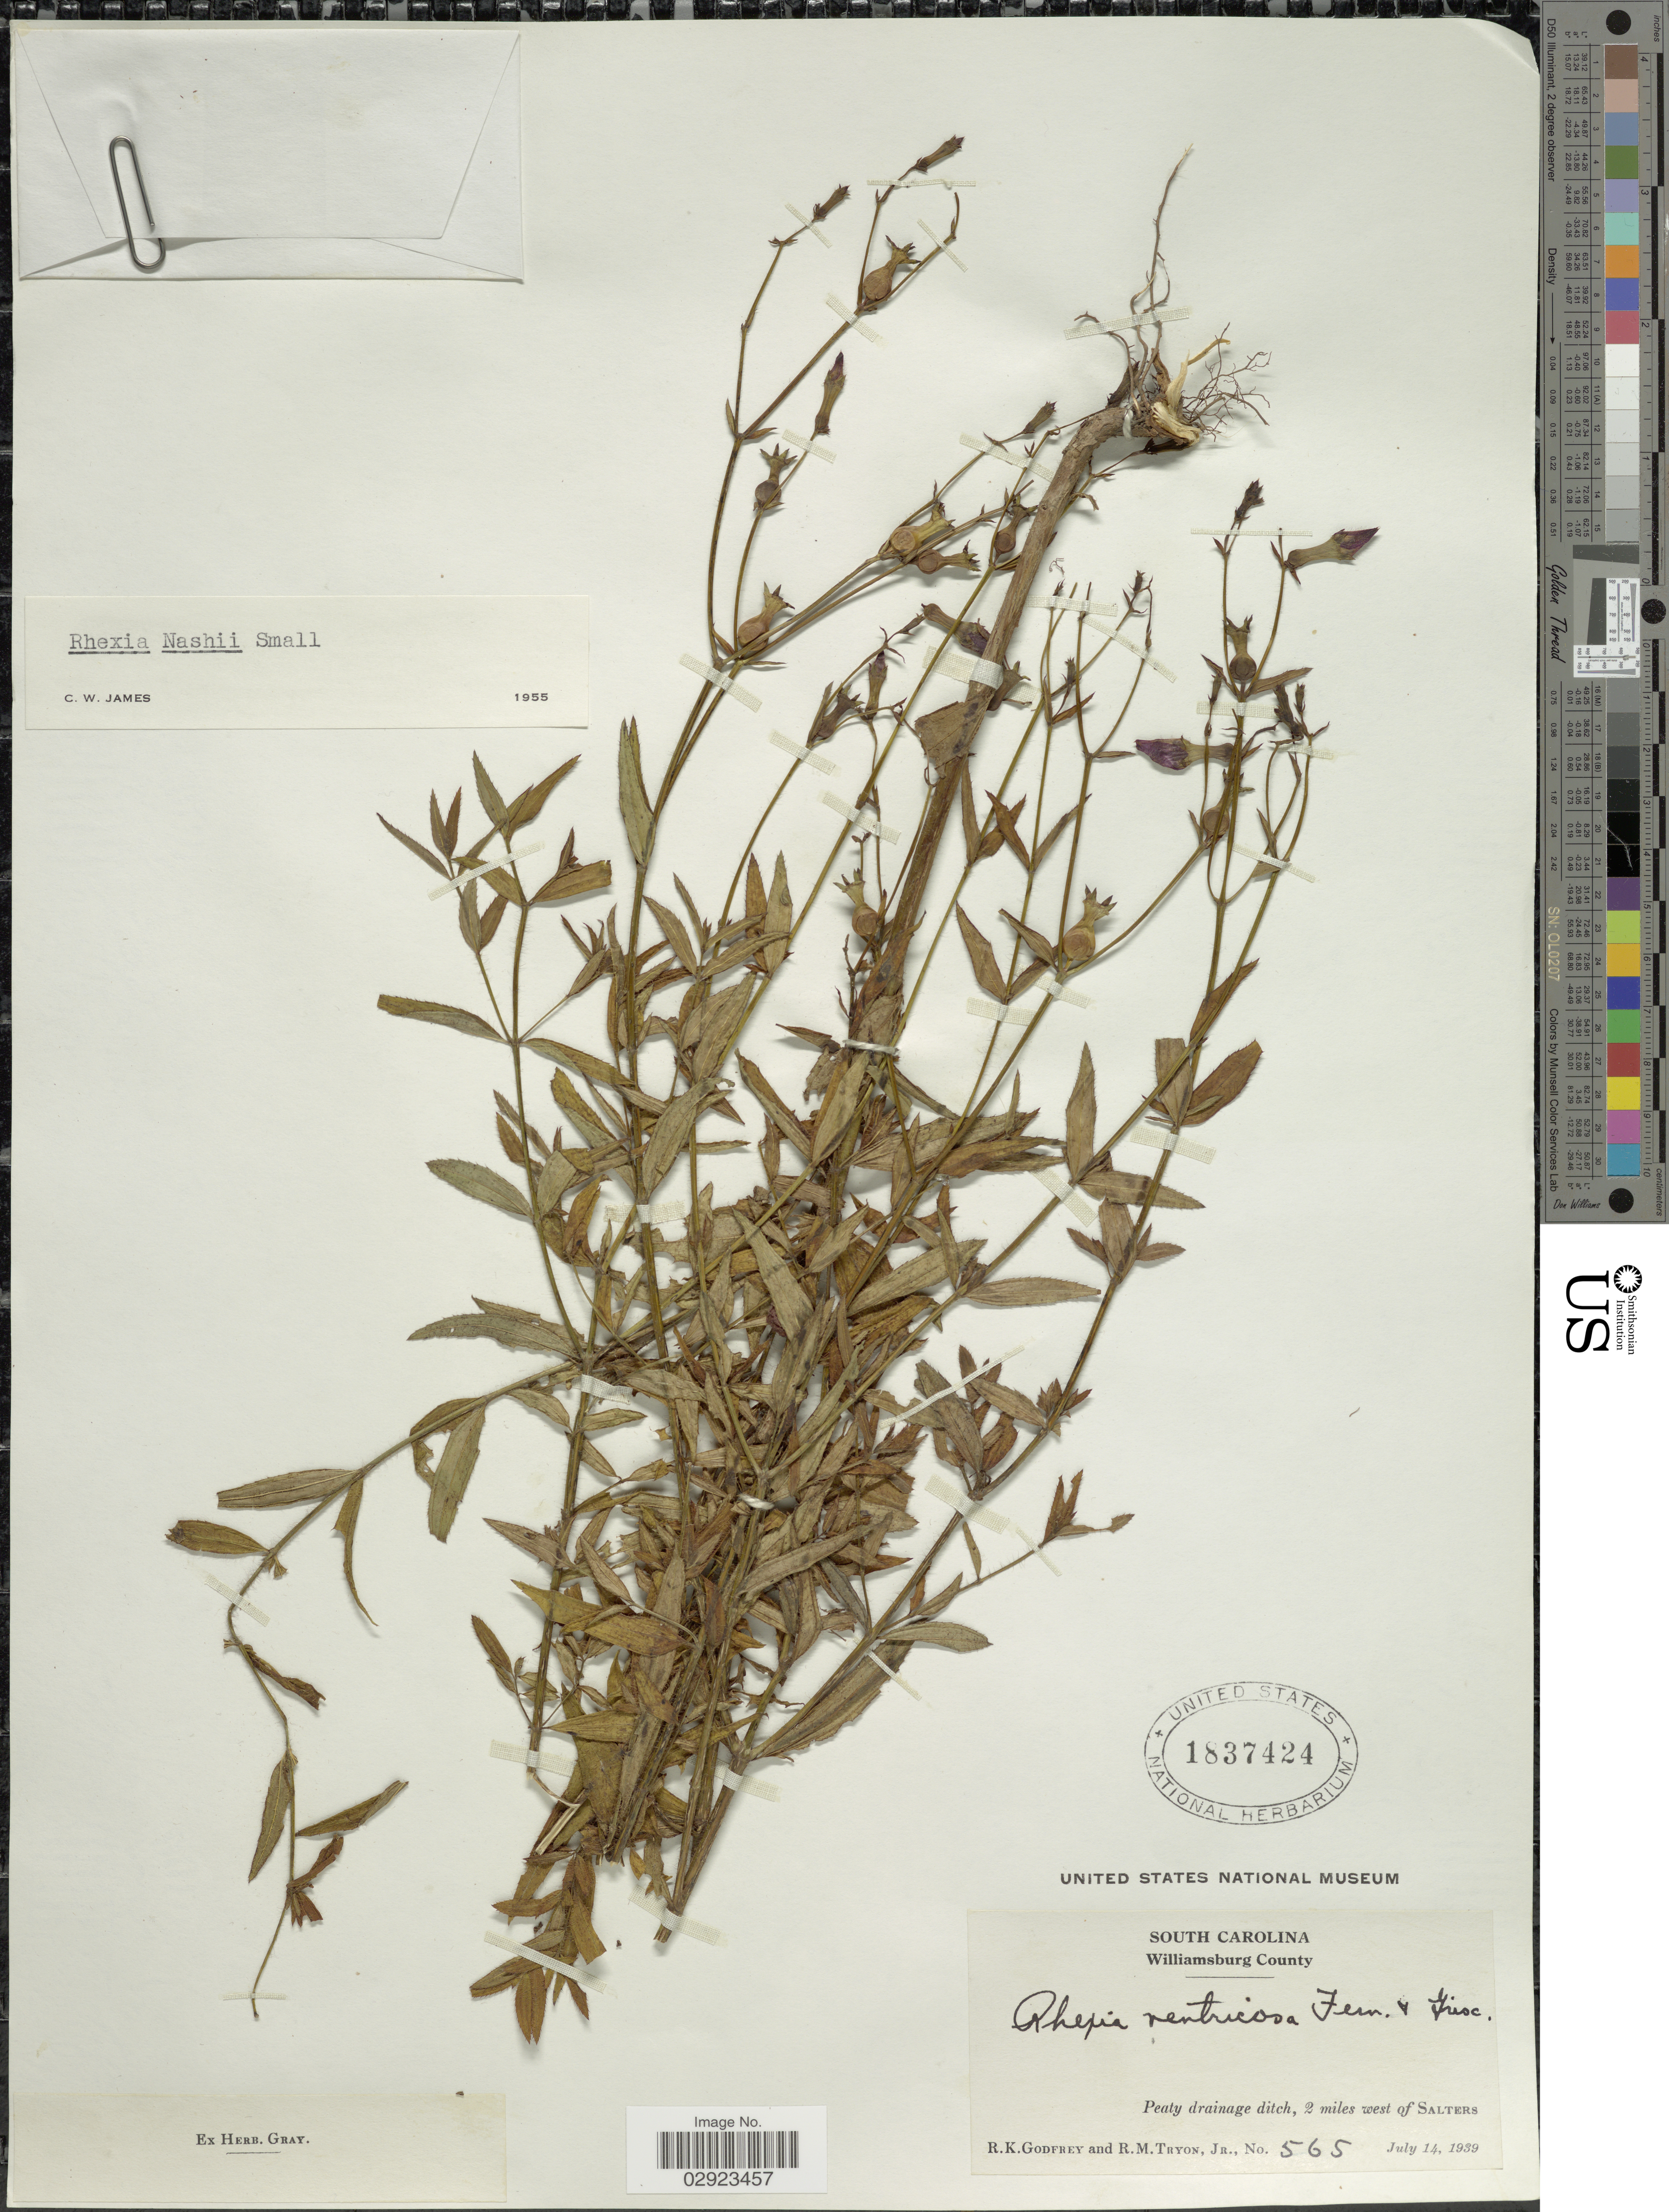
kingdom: Plantae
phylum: Tracheophyta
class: Magnoliopsida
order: Myrtales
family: Melastomataceae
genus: Rhexia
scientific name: Rhexia nashii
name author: Small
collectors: R. K. Godfrey & R. Tryon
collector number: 565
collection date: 1939-07-14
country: United States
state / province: South Carolina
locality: Williamsburg County, 2 miles west of Salters.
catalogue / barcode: US 1837424